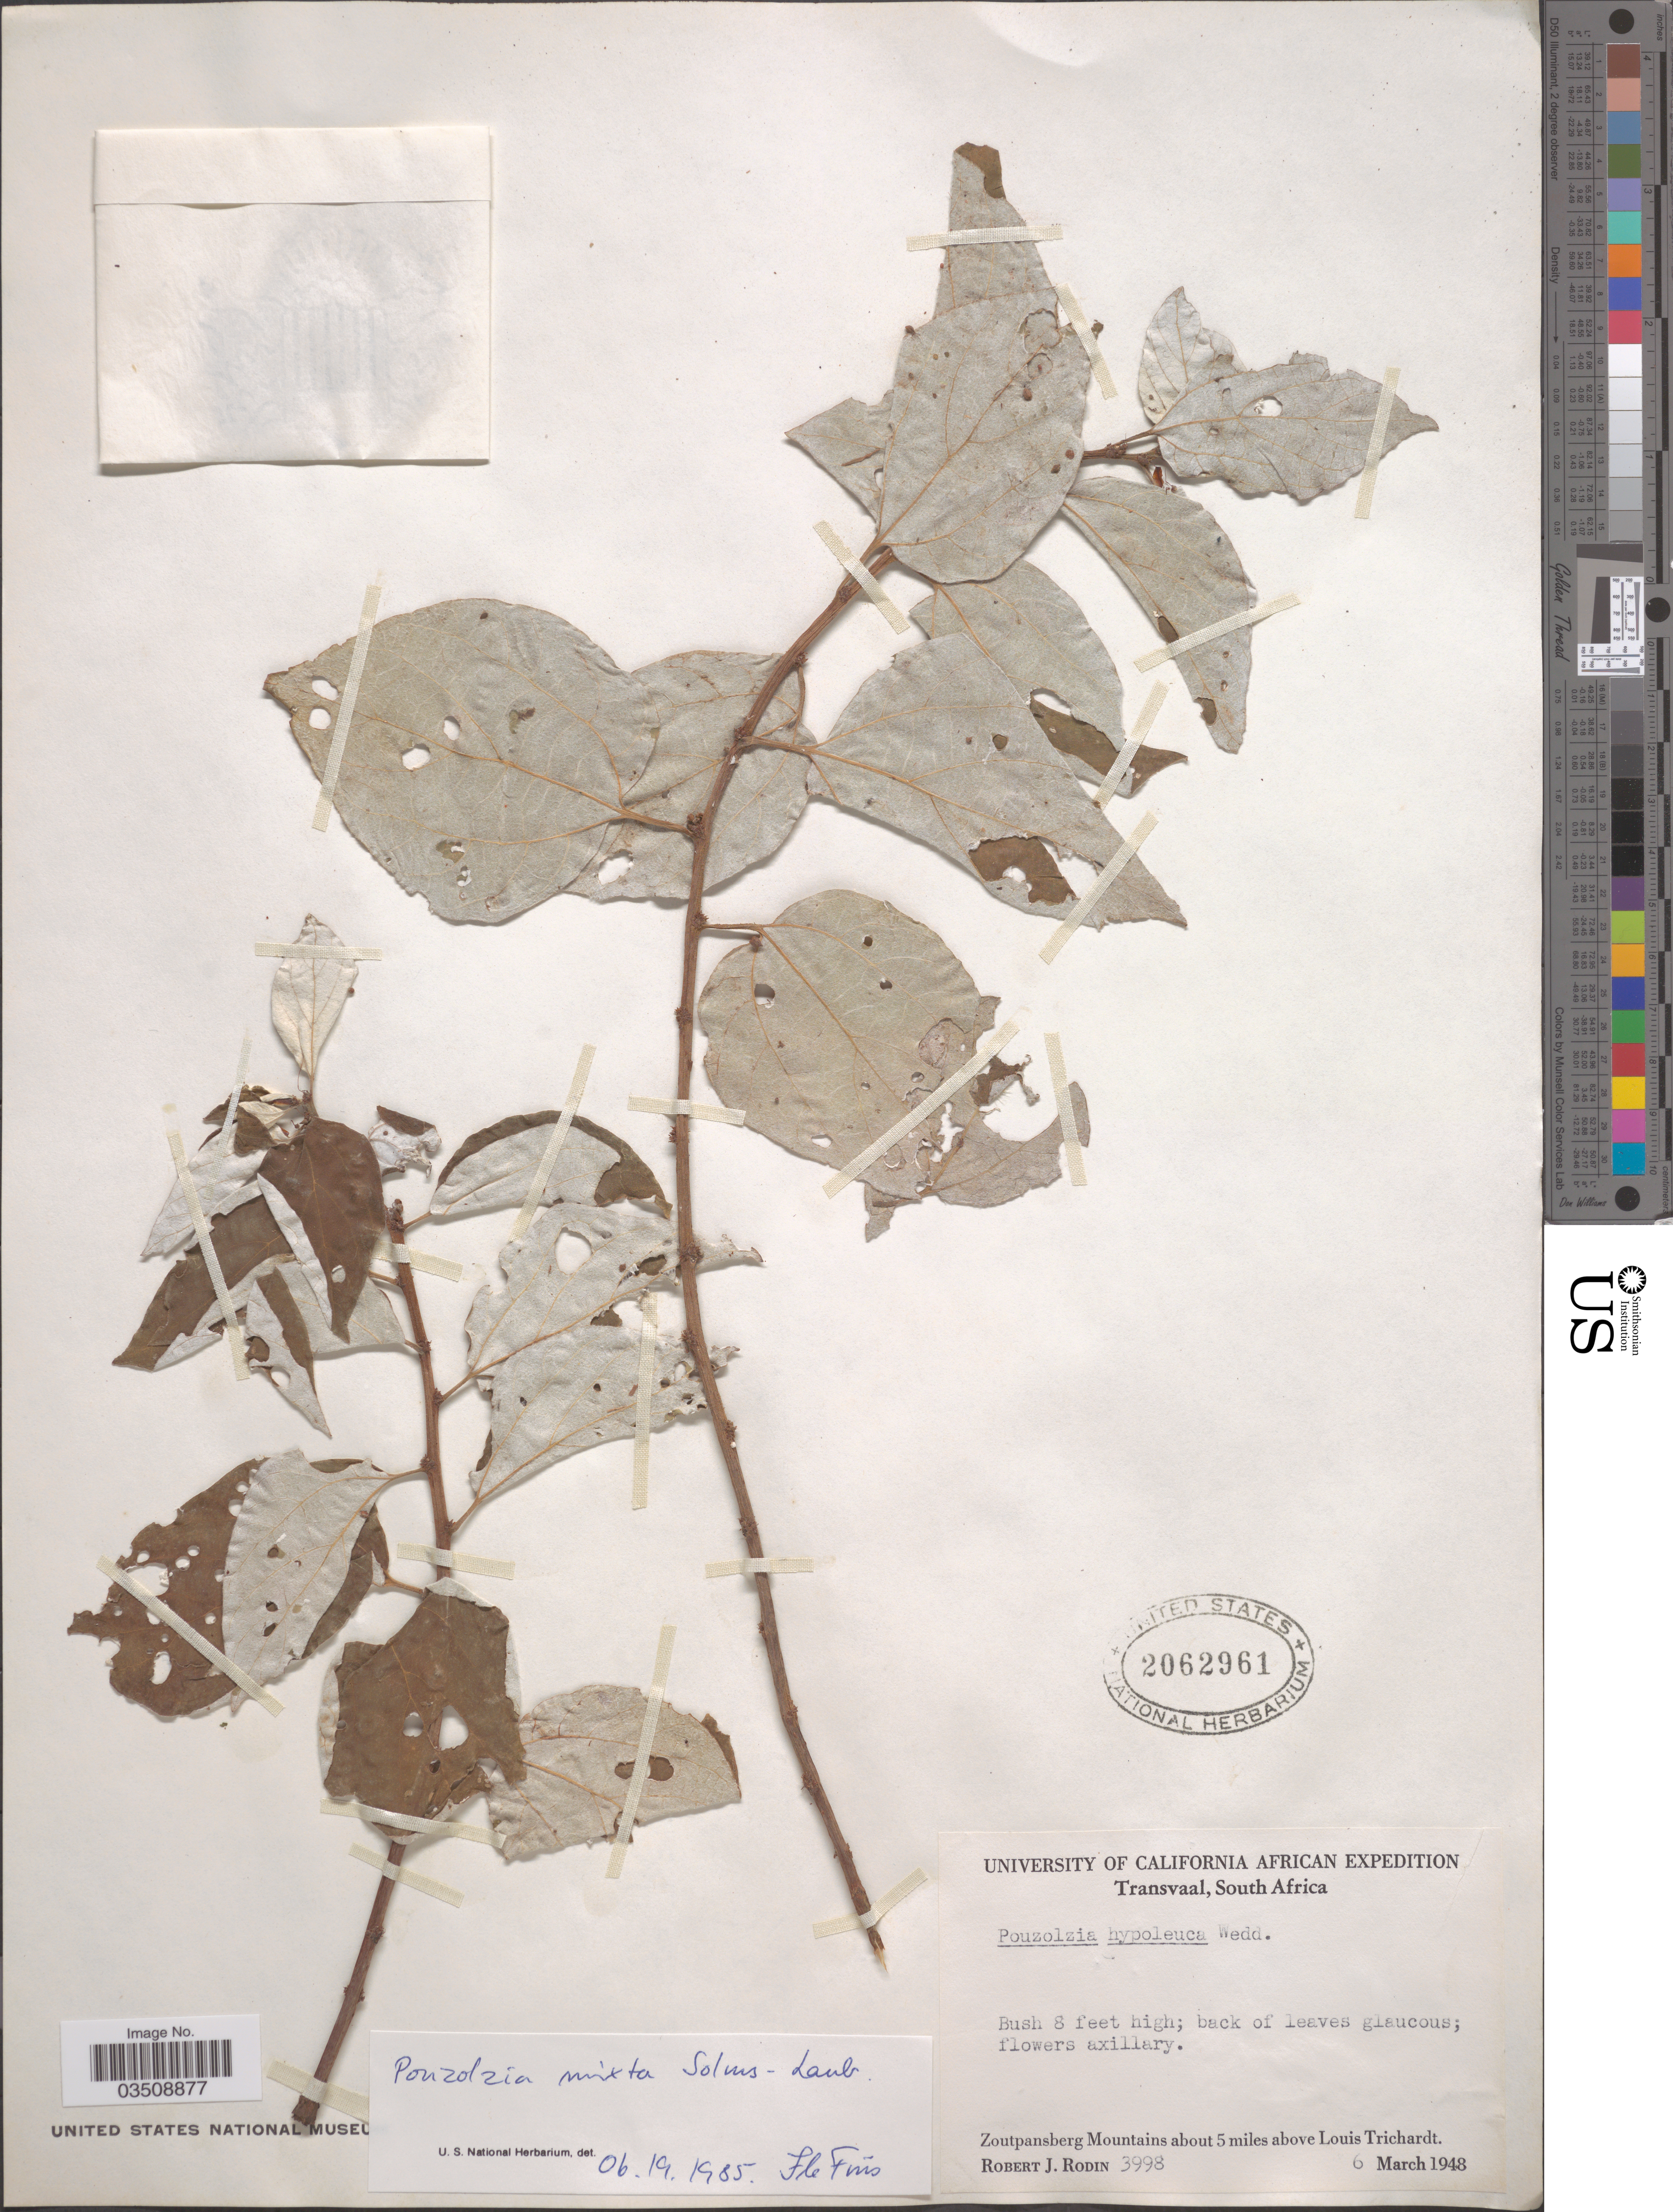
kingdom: Plantae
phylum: Tracheophyta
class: Magnoliopsida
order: Rosales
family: Urticaceae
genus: Pouzolzia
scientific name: Pouzolzia mixta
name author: Solms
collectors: R. J. Rodin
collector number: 3998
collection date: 1948-03-06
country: South Africa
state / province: Limpopo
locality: Transvaal. Zoutpansberg Mountains about 5 miles above Louis Trichardt.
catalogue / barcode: US 2062961